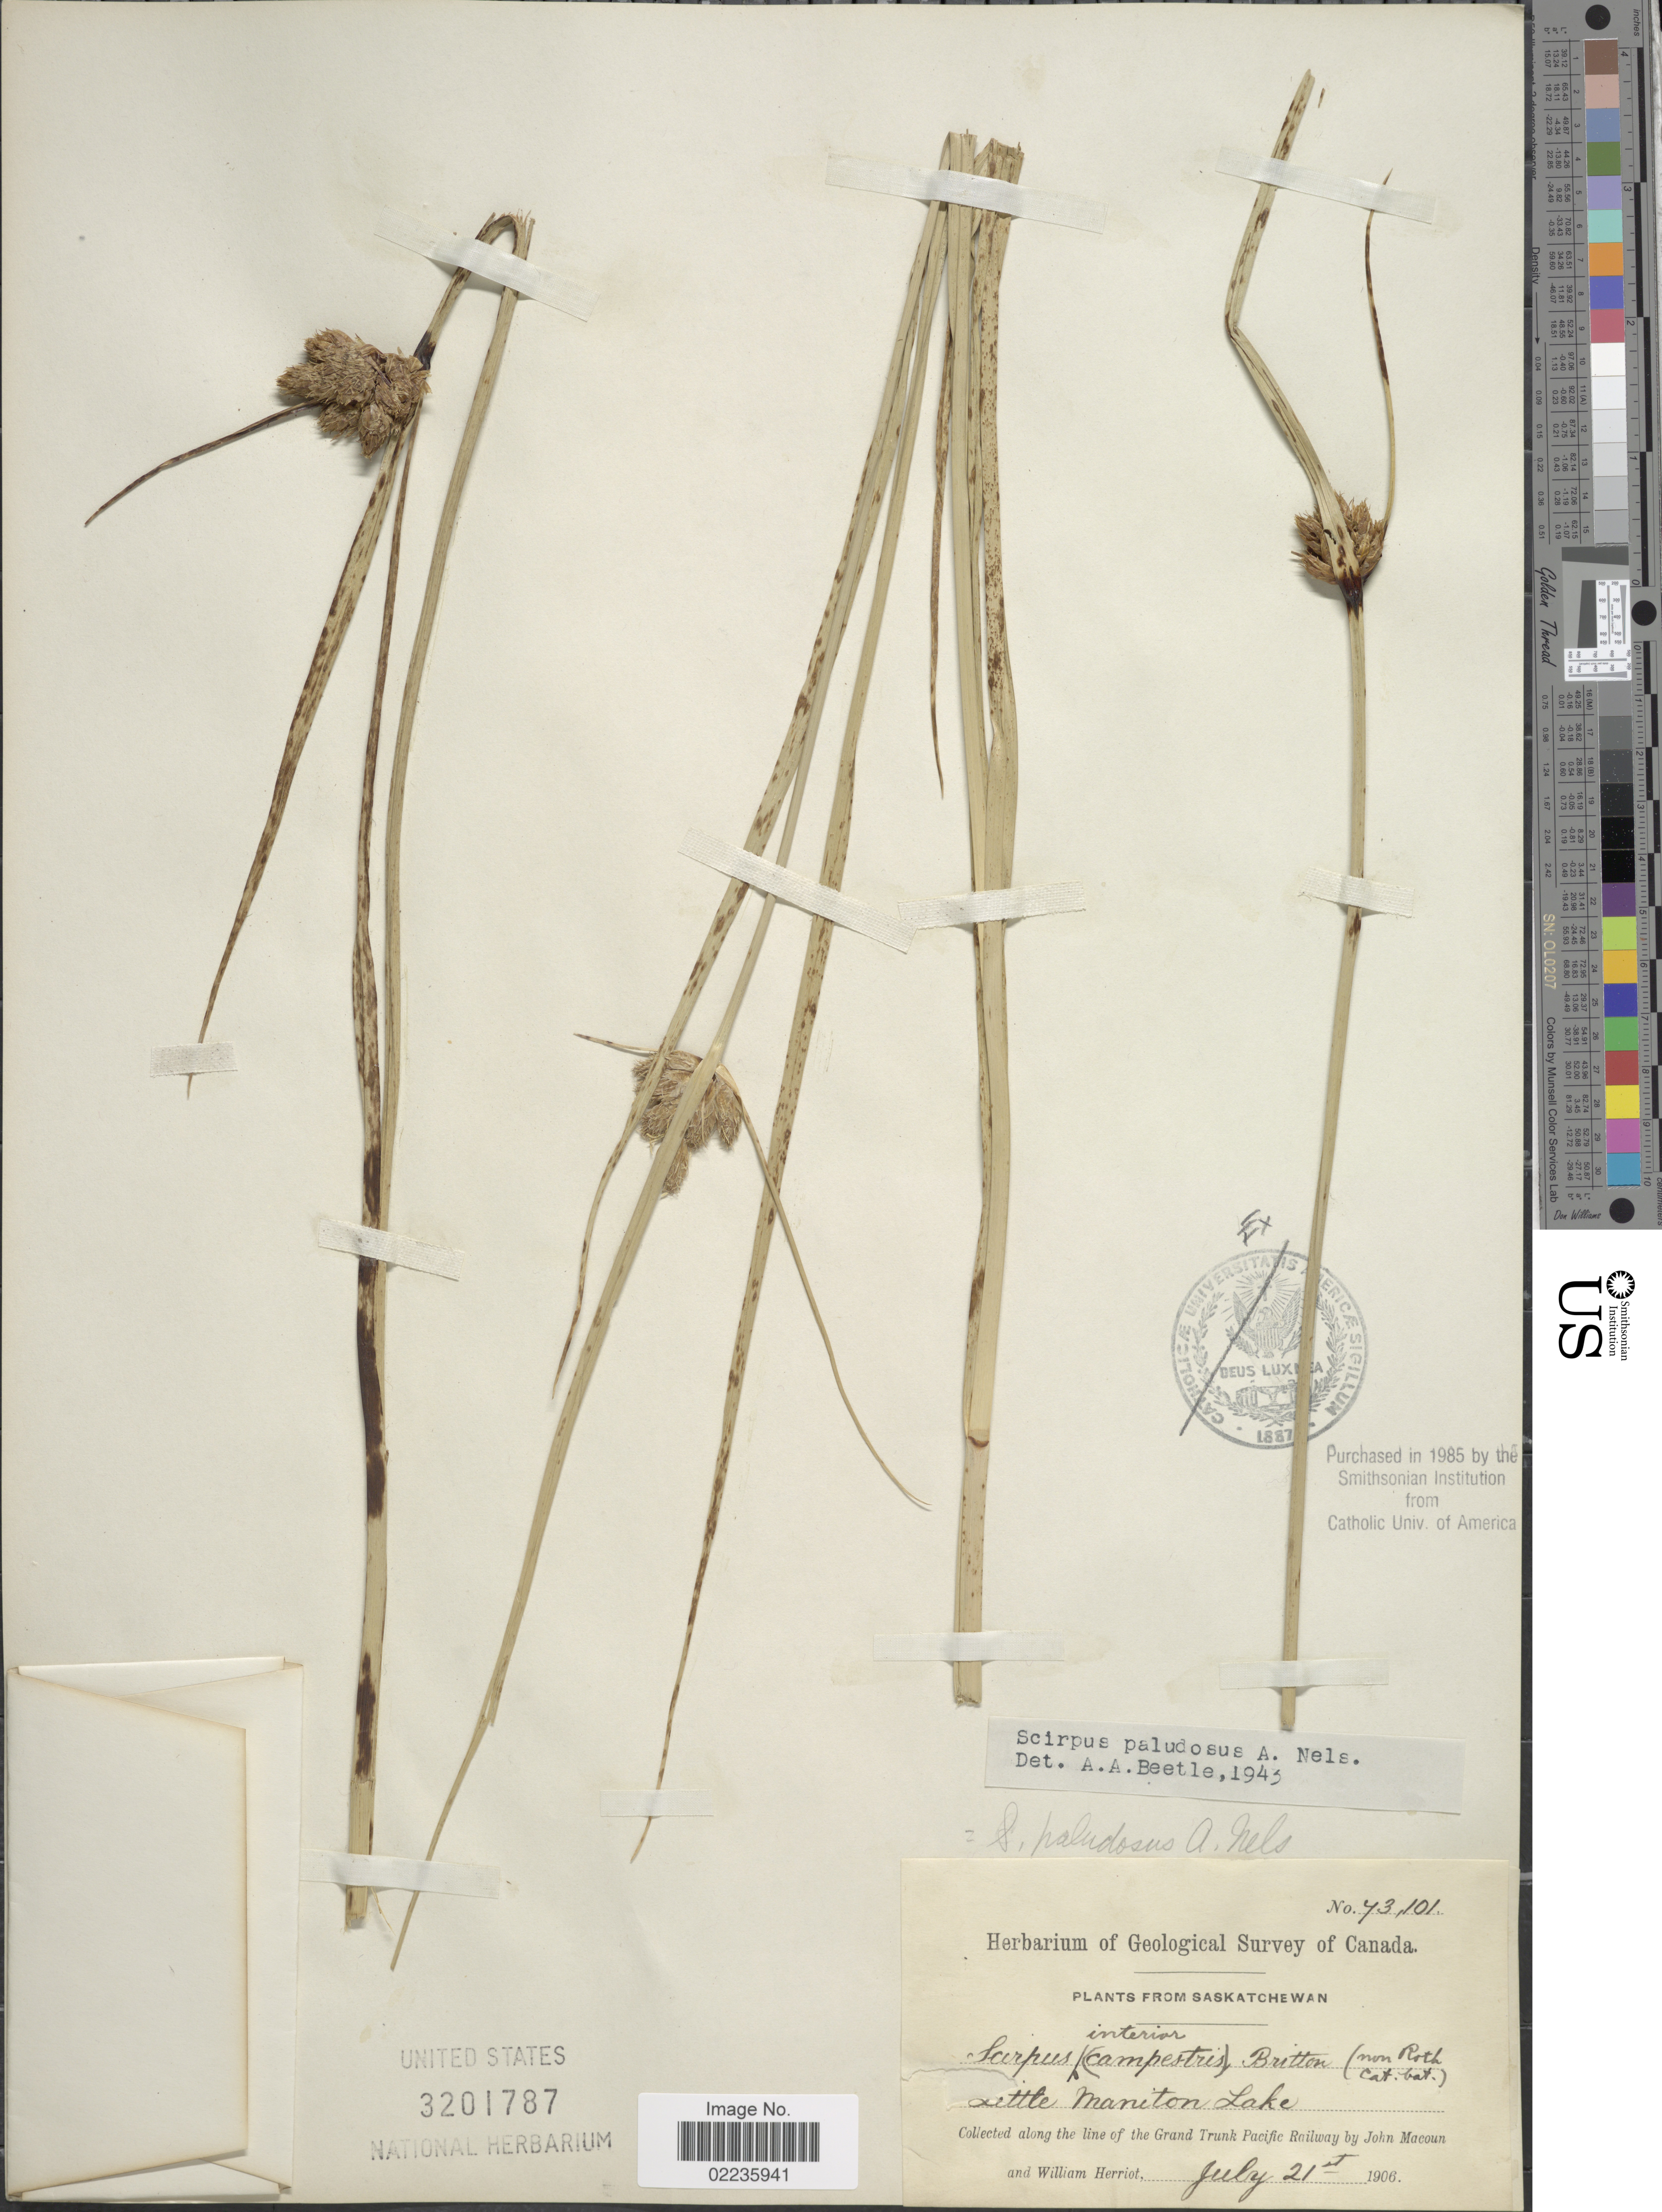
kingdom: Plantae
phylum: Tracheophyta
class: Liliopsida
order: Poales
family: Cyperaceae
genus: Bolboschoenus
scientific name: Bolboschoenus maritimus subsp. paludosus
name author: (A. Nelson) T. Koyama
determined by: Strong, M. T., (US), Smithsonian Institution - National Museum of Natural History (UNITED STATES)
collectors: J. Macoun & W. Herriot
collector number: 73101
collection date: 1906-07-21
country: Canada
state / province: Saskatchewan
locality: Little Maniton Lake. Along the line of the Grand Trunk Pacific Railway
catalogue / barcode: US 3201787